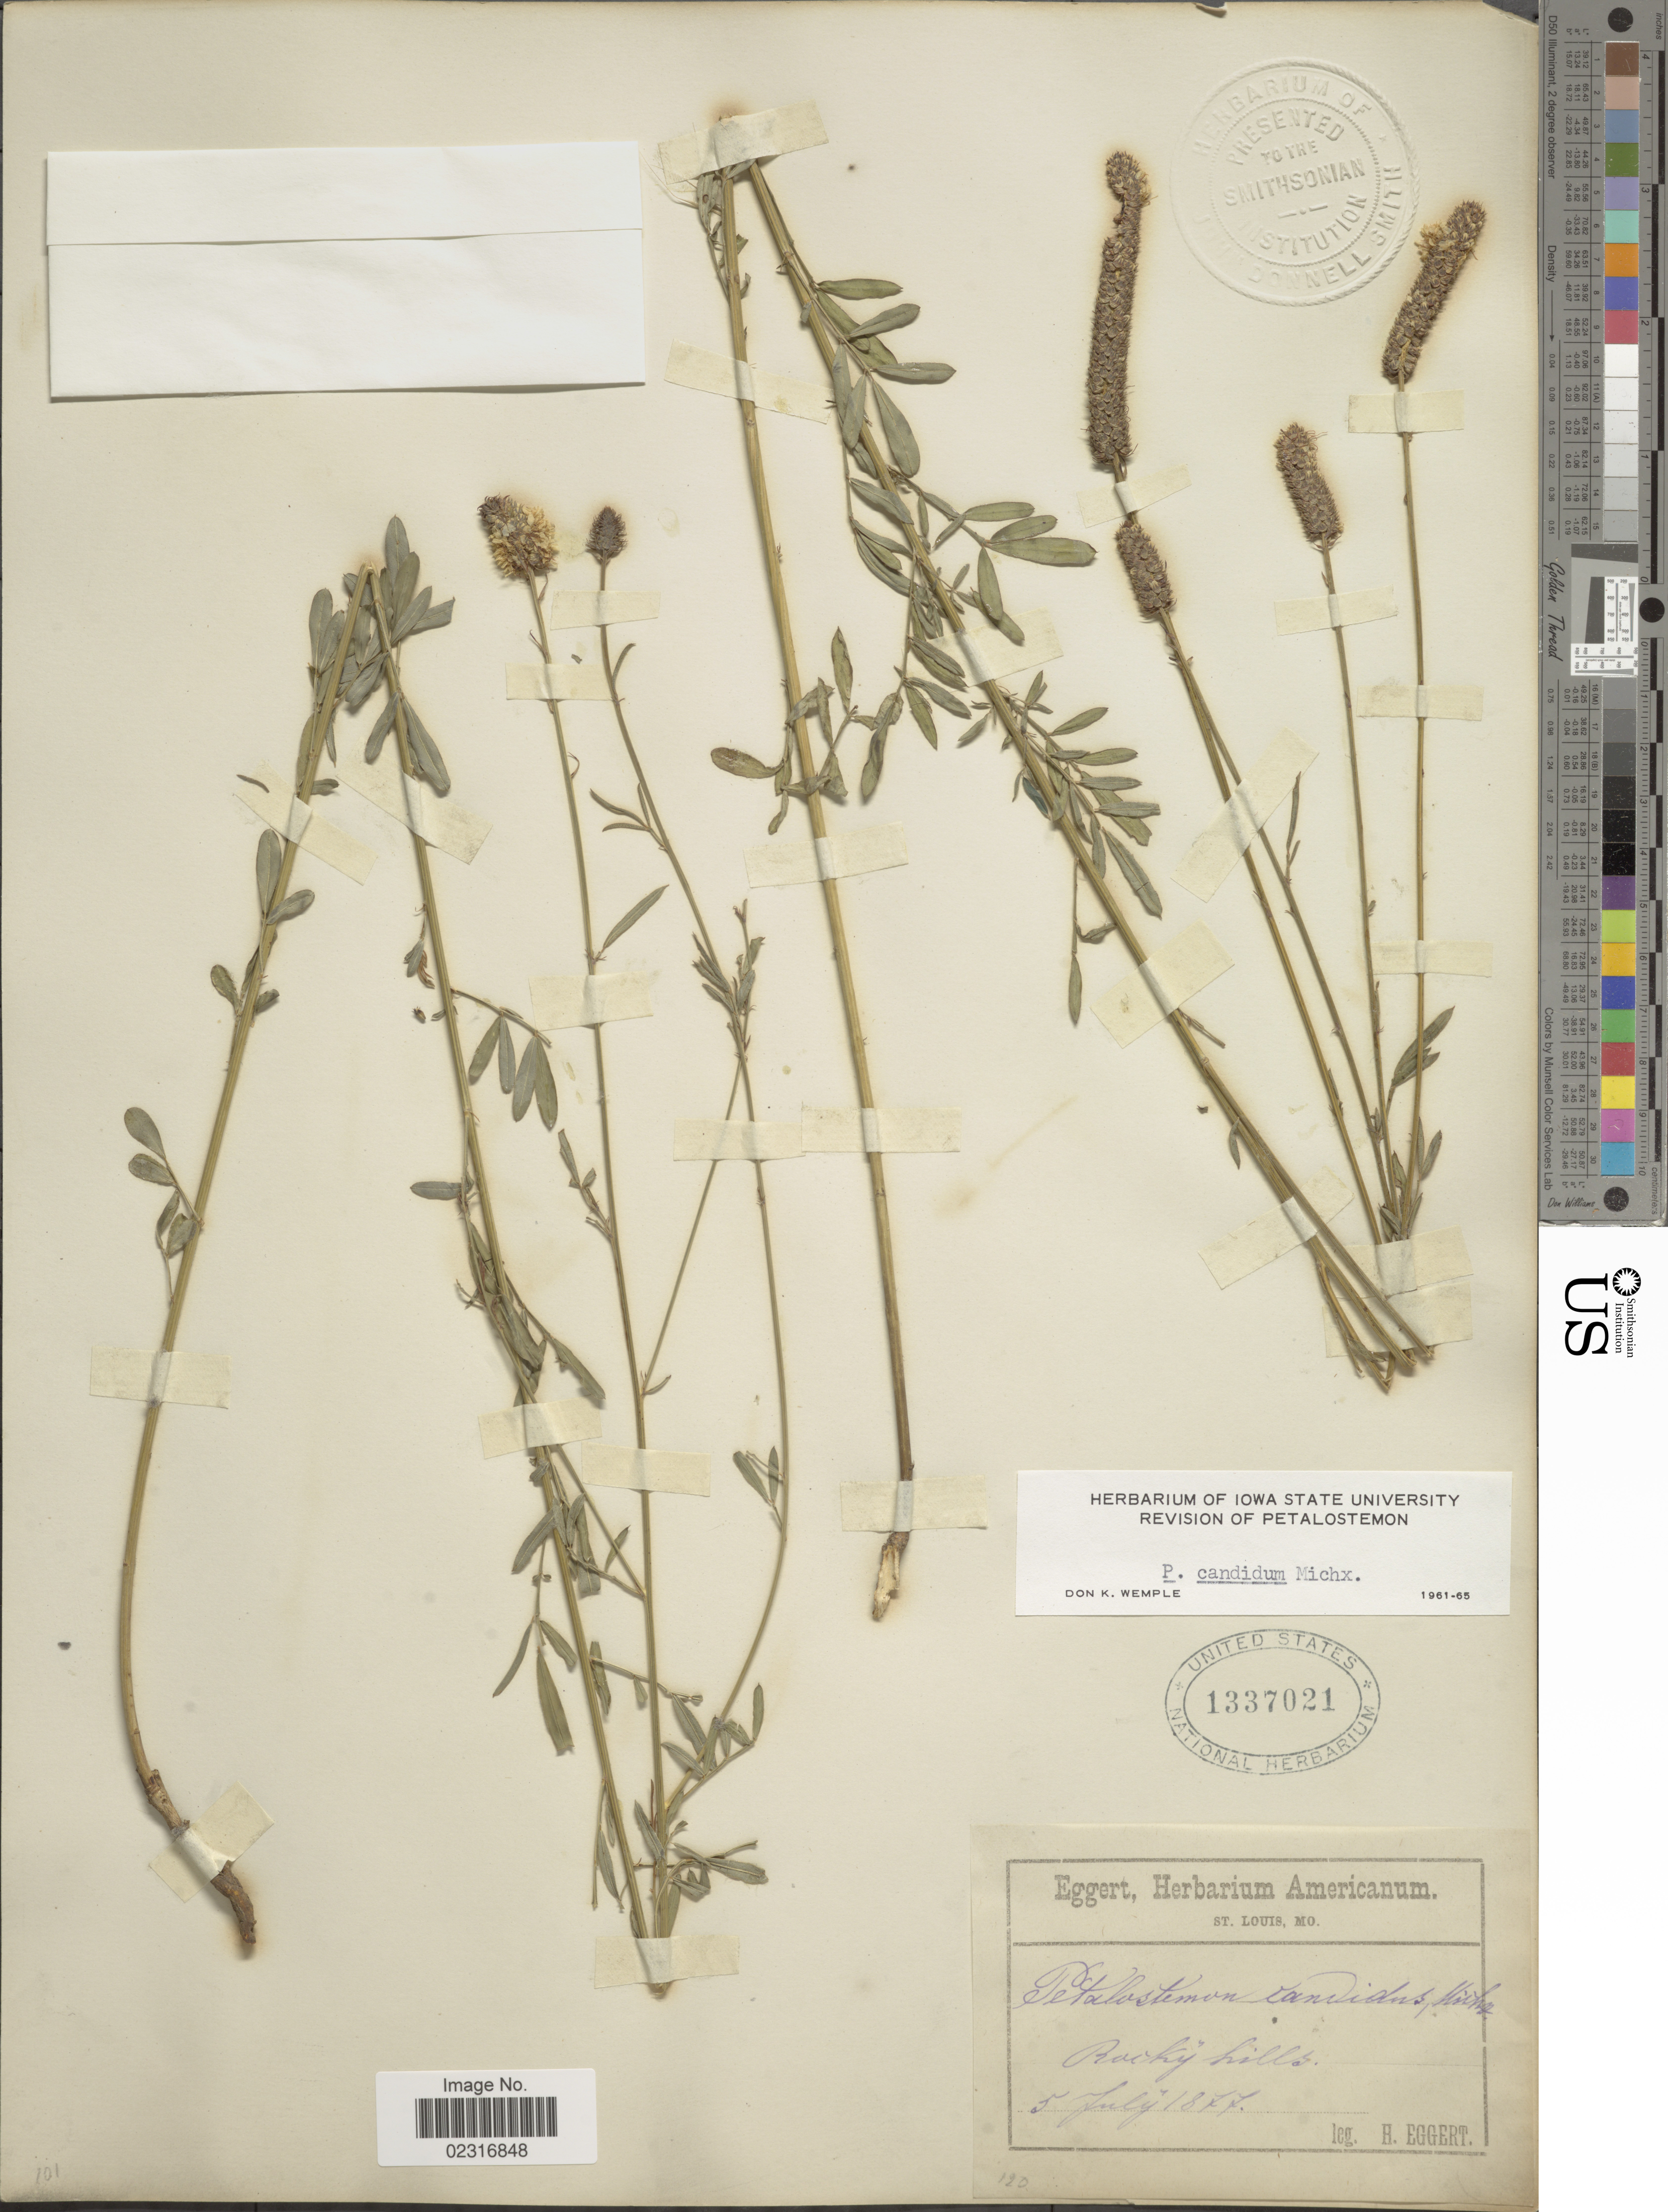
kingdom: Plantae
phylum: Tracheophyta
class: Magnoliopsida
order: Fabales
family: Fabaceae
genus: Dalea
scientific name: Dalea candida var. candida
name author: Michx. ex Willd.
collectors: H. Eggert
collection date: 1877-07-05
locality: Rocky hills.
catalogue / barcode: US 1337021